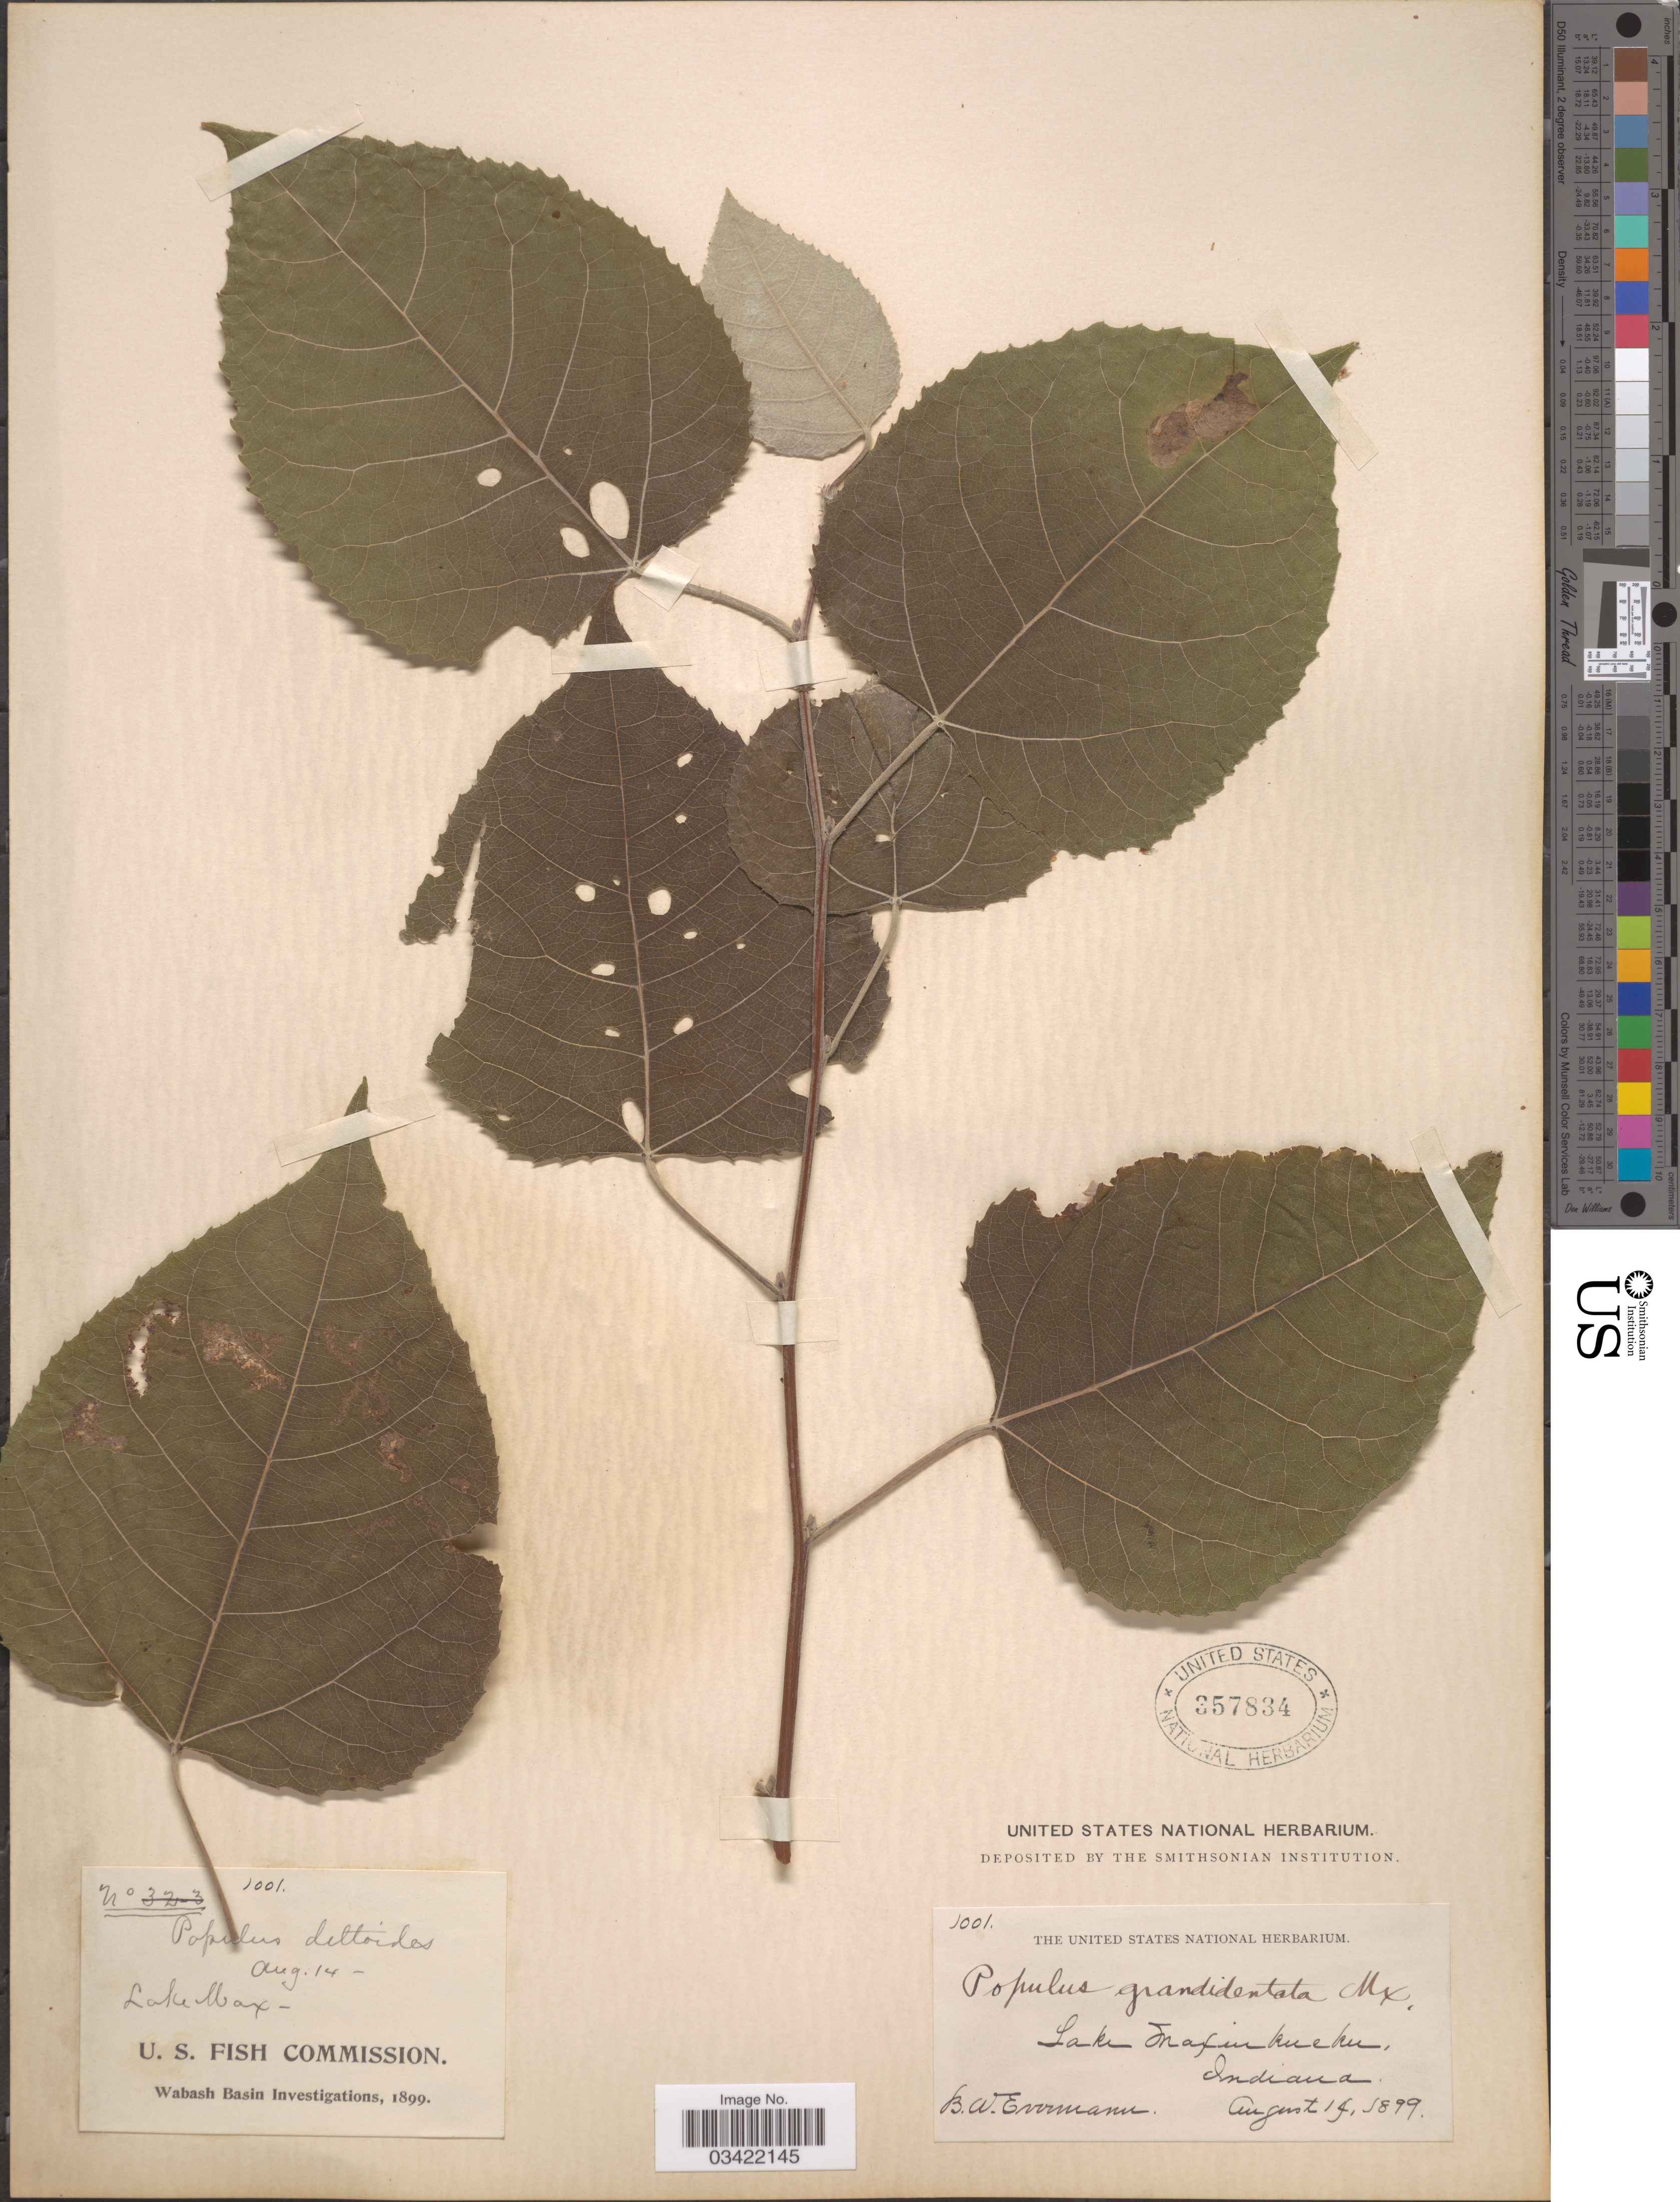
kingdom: Plantae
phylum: Tracheophyta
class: Magnoliopsida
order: Malpighiales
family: Salicaceae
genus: Populus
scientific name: Populus grandidentata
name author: Michx.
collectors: B. W. Evermann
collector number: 1001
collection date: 1899-08-14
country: United States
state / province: Indiana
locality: Lake Maxinkuckee.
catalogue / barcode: US 357834